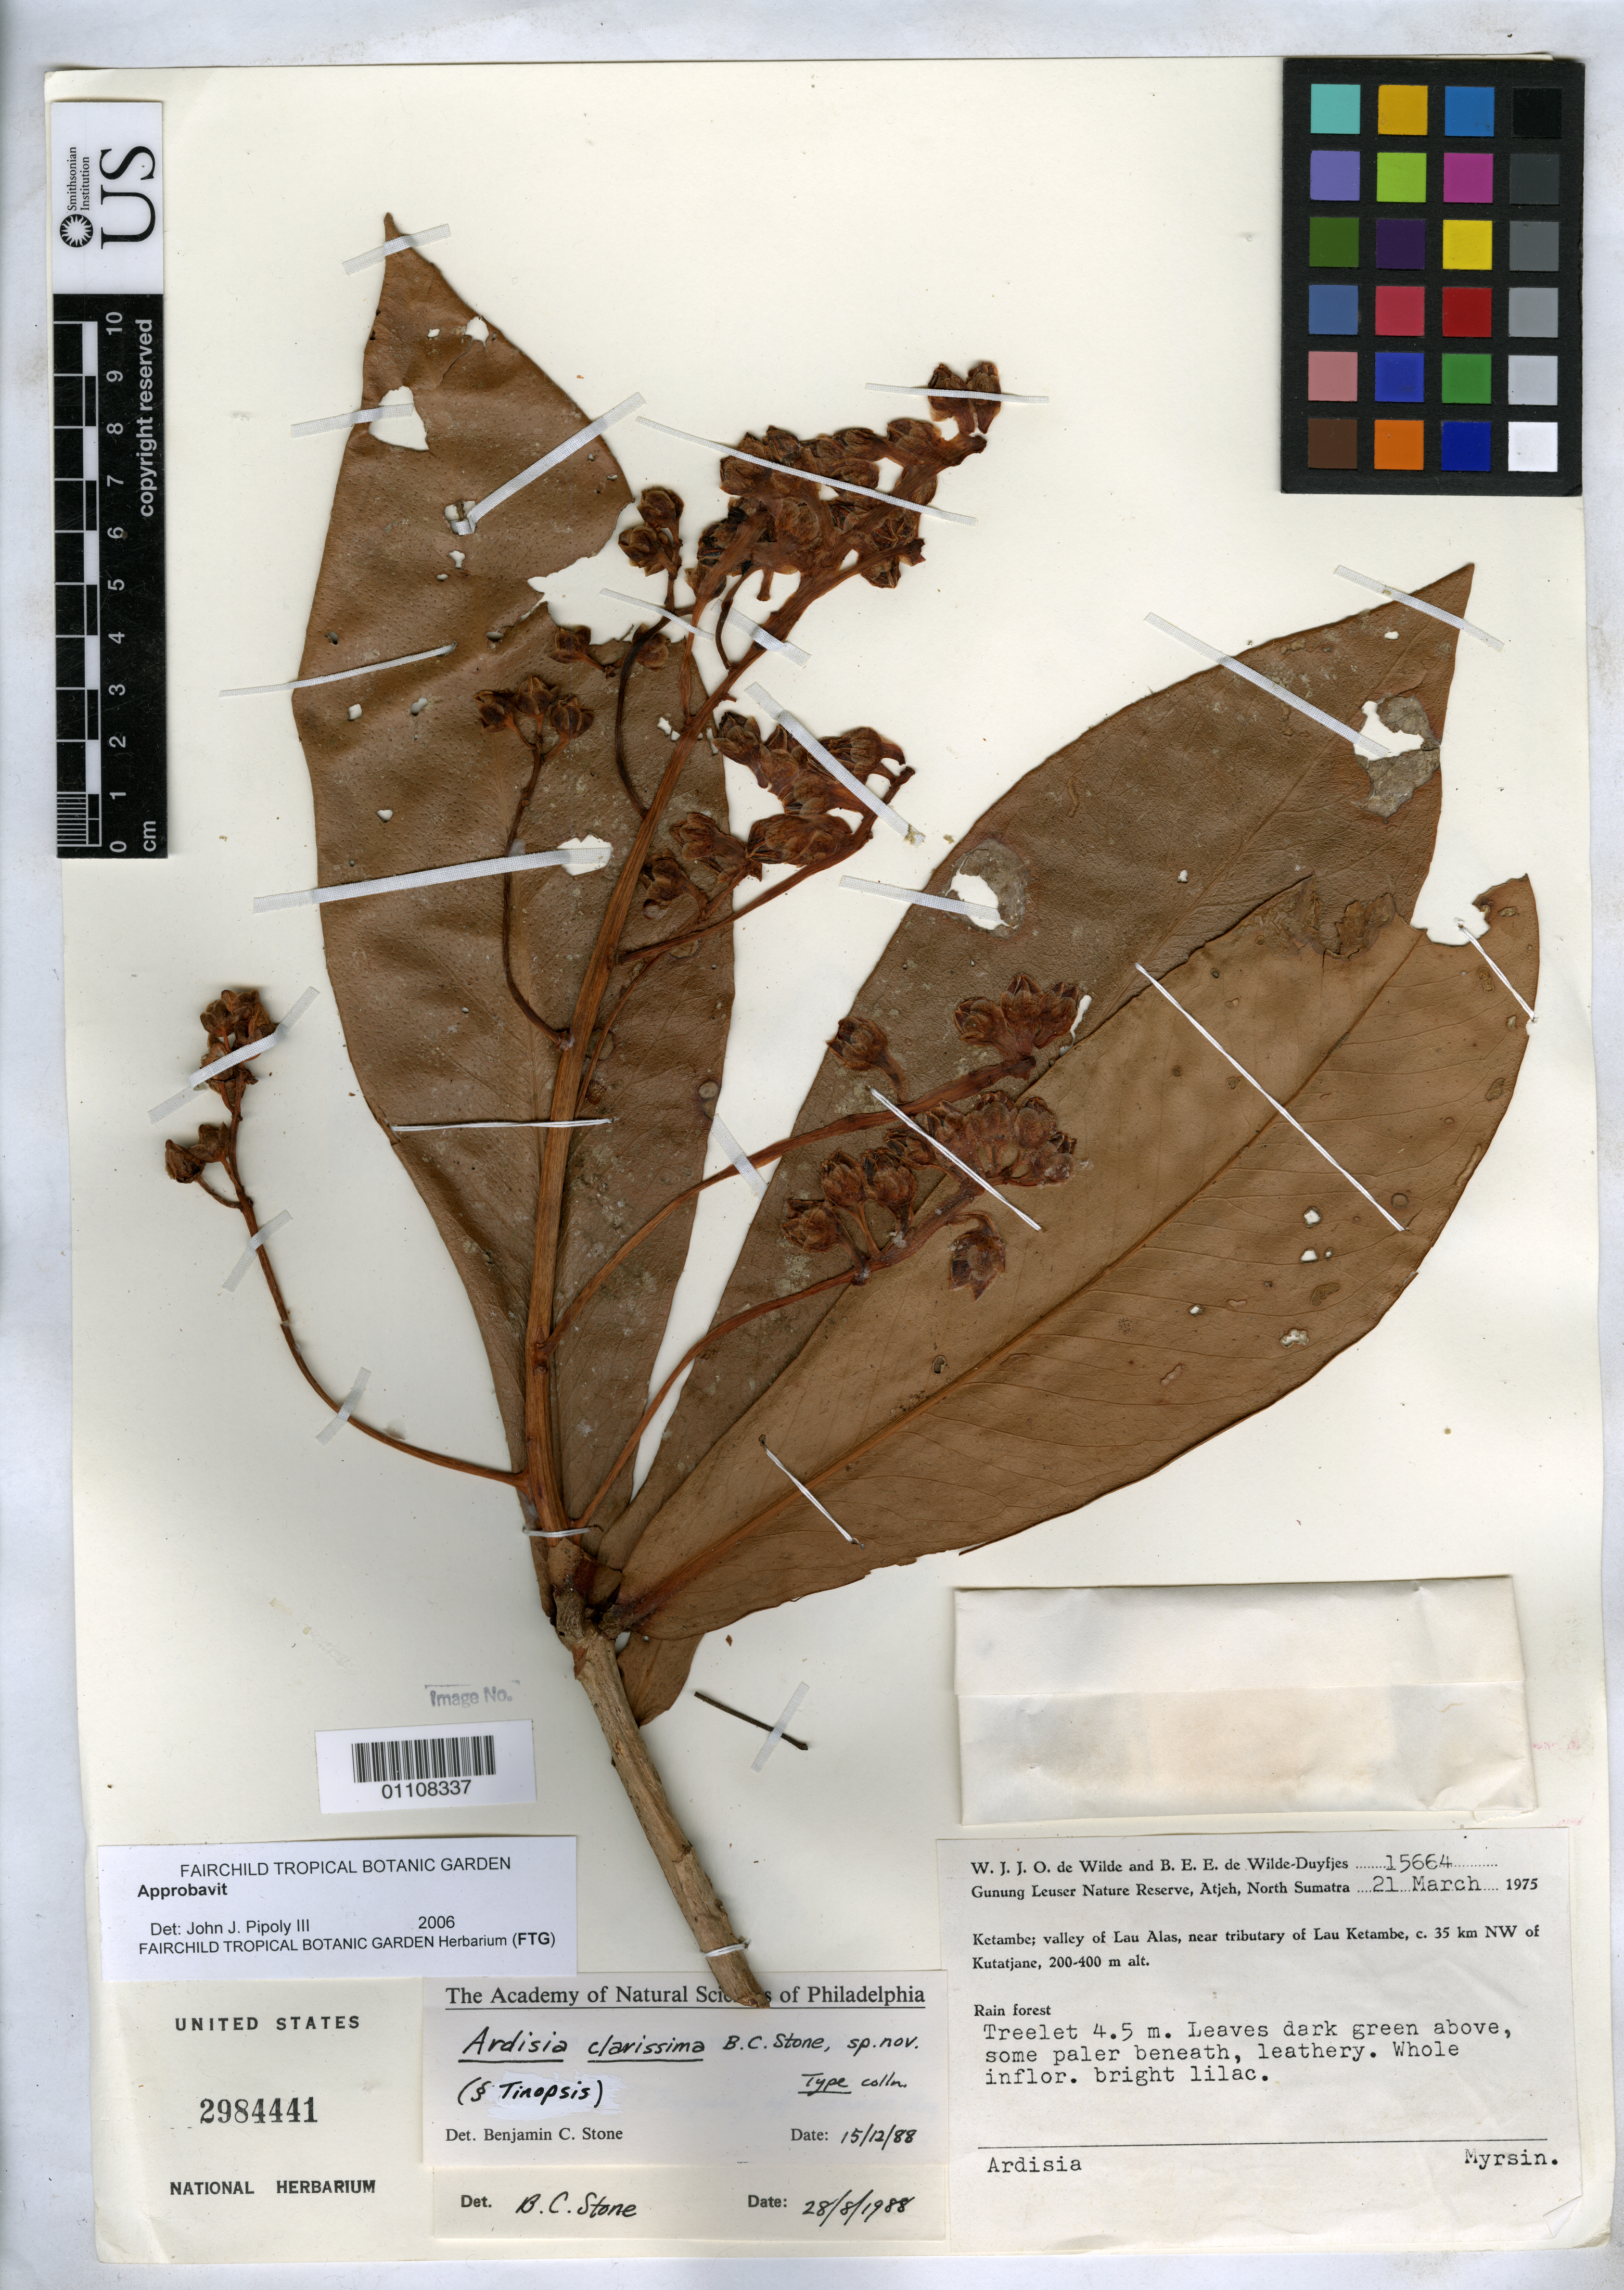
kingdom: Plantae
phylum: Tracheophyta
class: Magnoliopsida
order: Ericales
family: Primulaceae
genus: Ardisia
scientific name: Ardisia clarissima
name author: B.C. Stone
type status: Type Collection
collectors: W. J. de Wilde & B. E. de Wilde-Duyfjes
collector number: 15664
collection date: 1975-03-21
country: Indonesia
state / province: Sumatra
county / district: Aceh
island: Sumatra Island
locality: Ketambe, valley of Lau Alas, near Lau Ketambe.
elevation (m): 200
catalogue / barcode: US 2984441